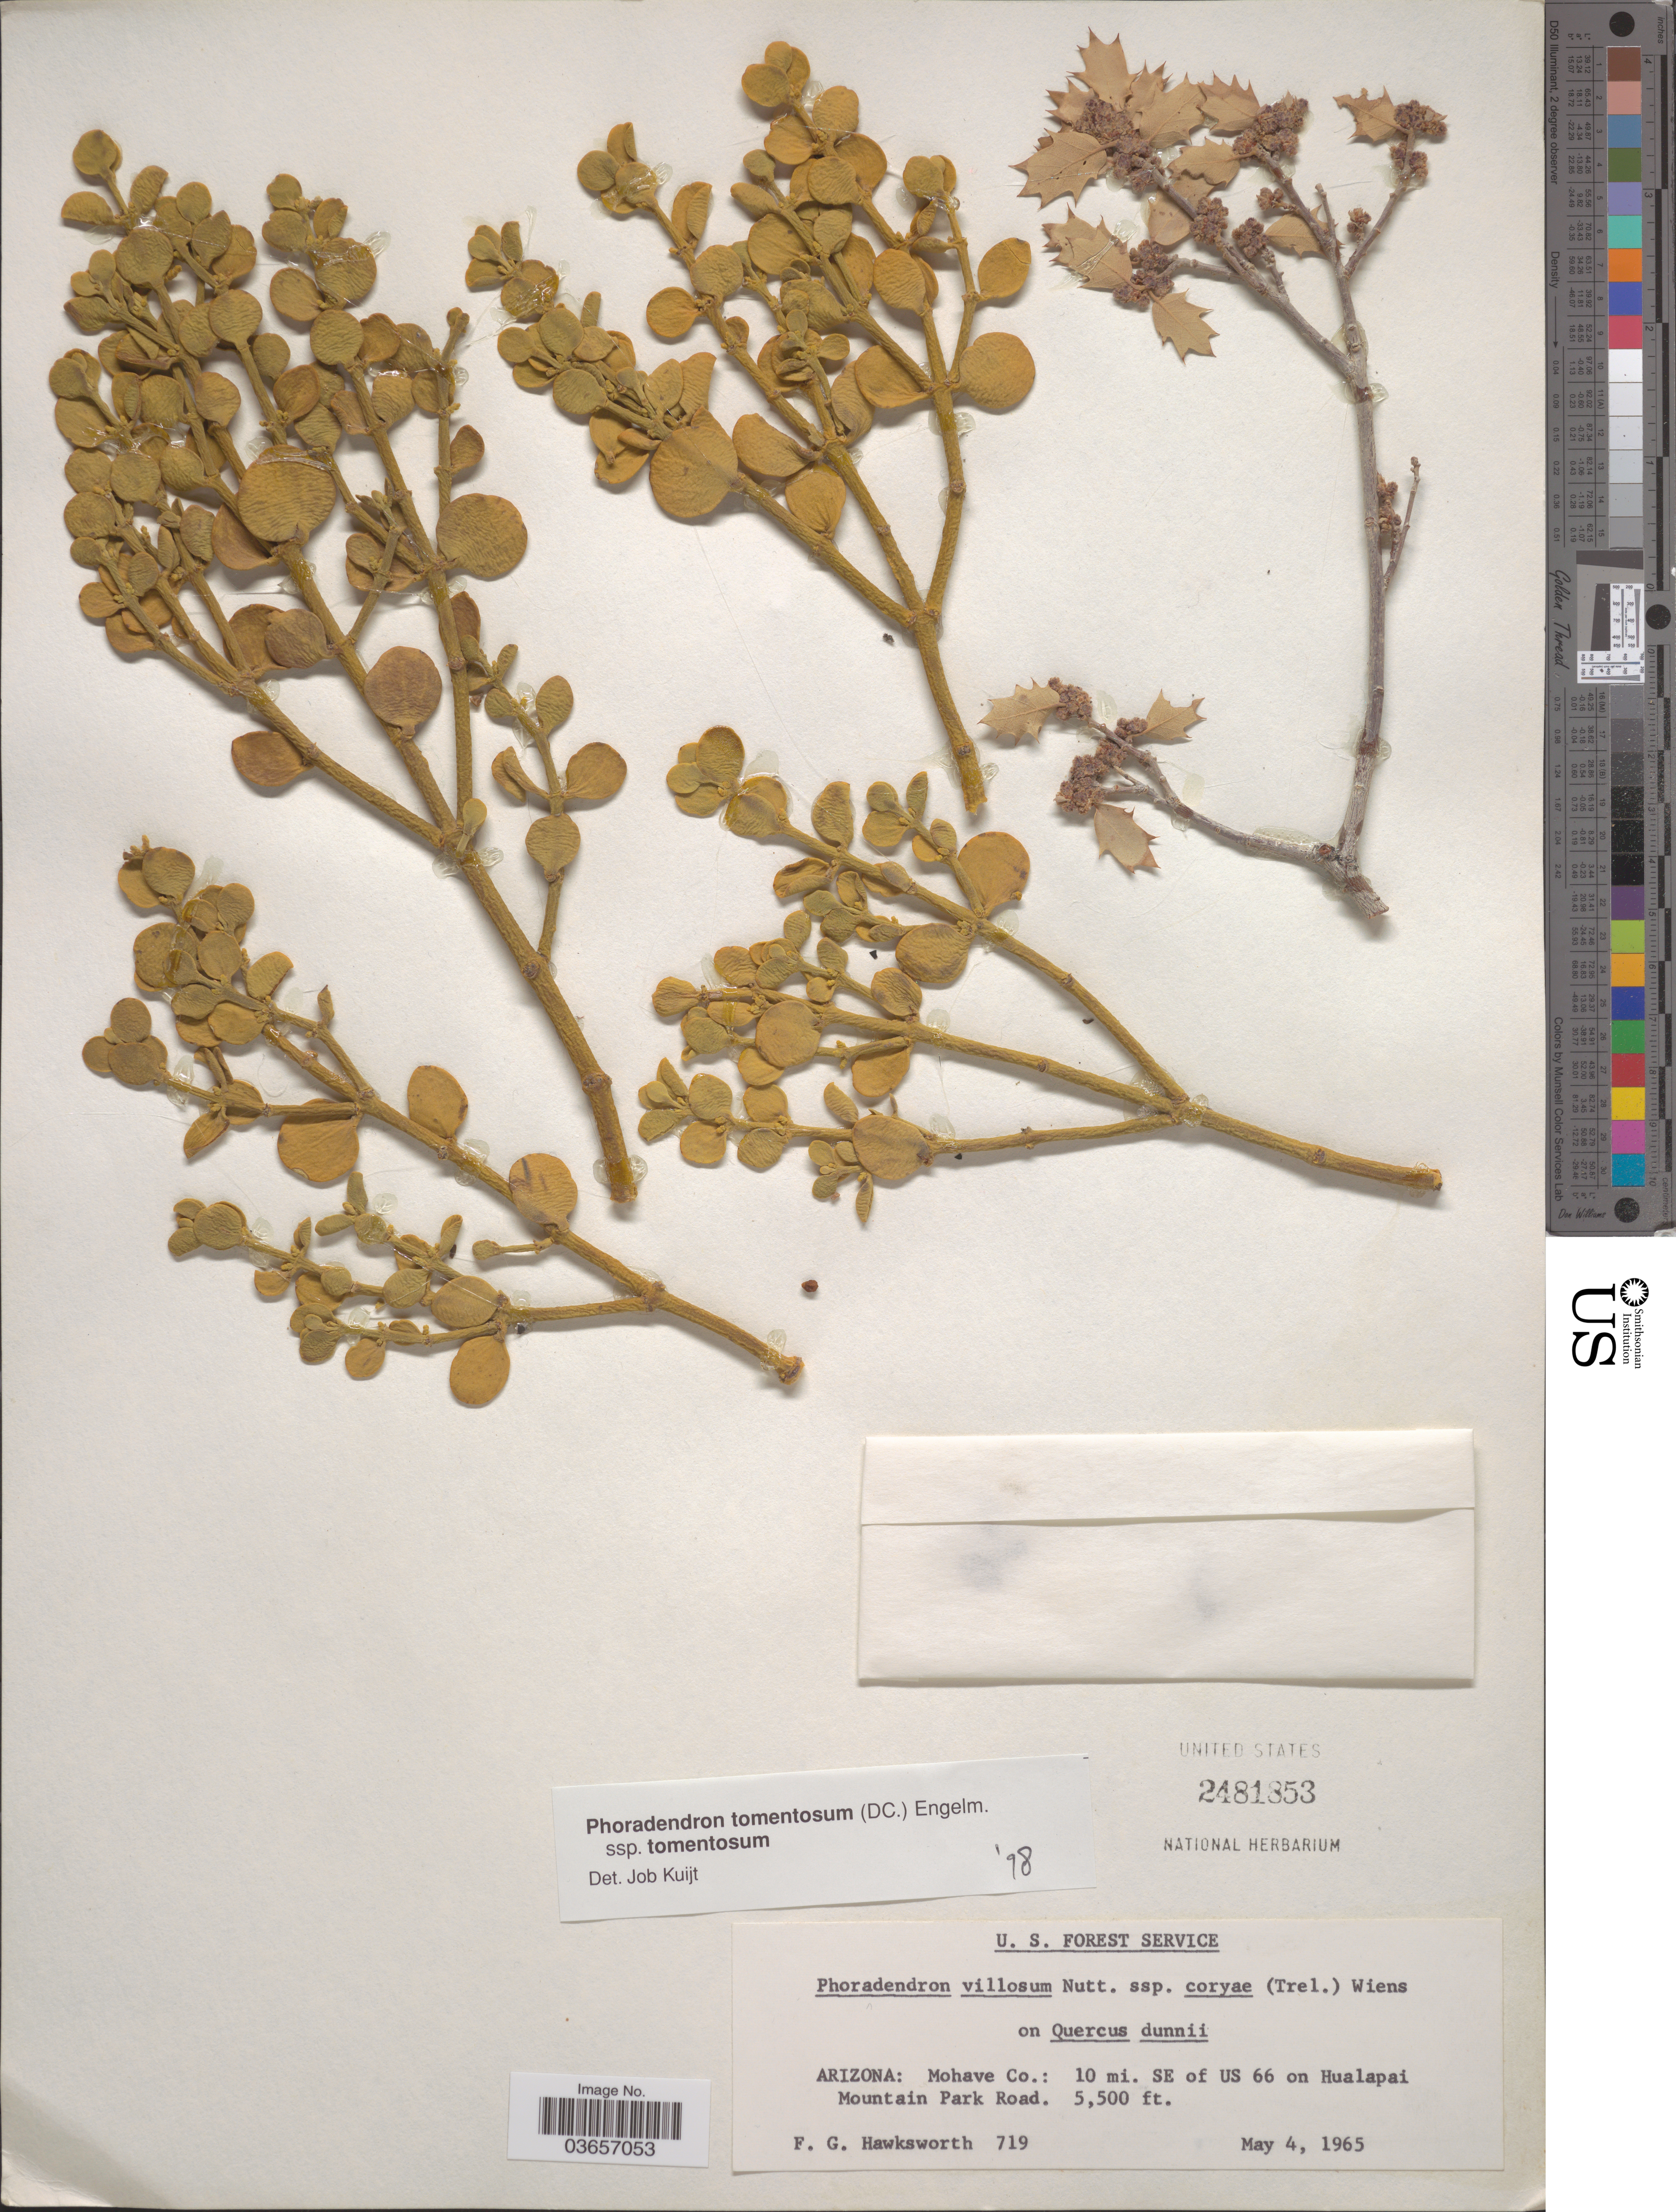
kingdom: Plantae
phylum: Tracheophyta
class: Magnoliopsida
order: Santalales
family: Viscaceae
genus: Phoradendron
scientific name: Phoradendron tomentosum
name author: DC.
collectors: F. G. Hawksworth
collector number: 719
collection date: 1965-05-04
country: United States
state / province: Arizona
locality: Mohave Co.: 10 mi. SE of US 66 on Hualapai Mountain Park Road.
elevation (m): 1676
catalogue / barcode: US 2481853